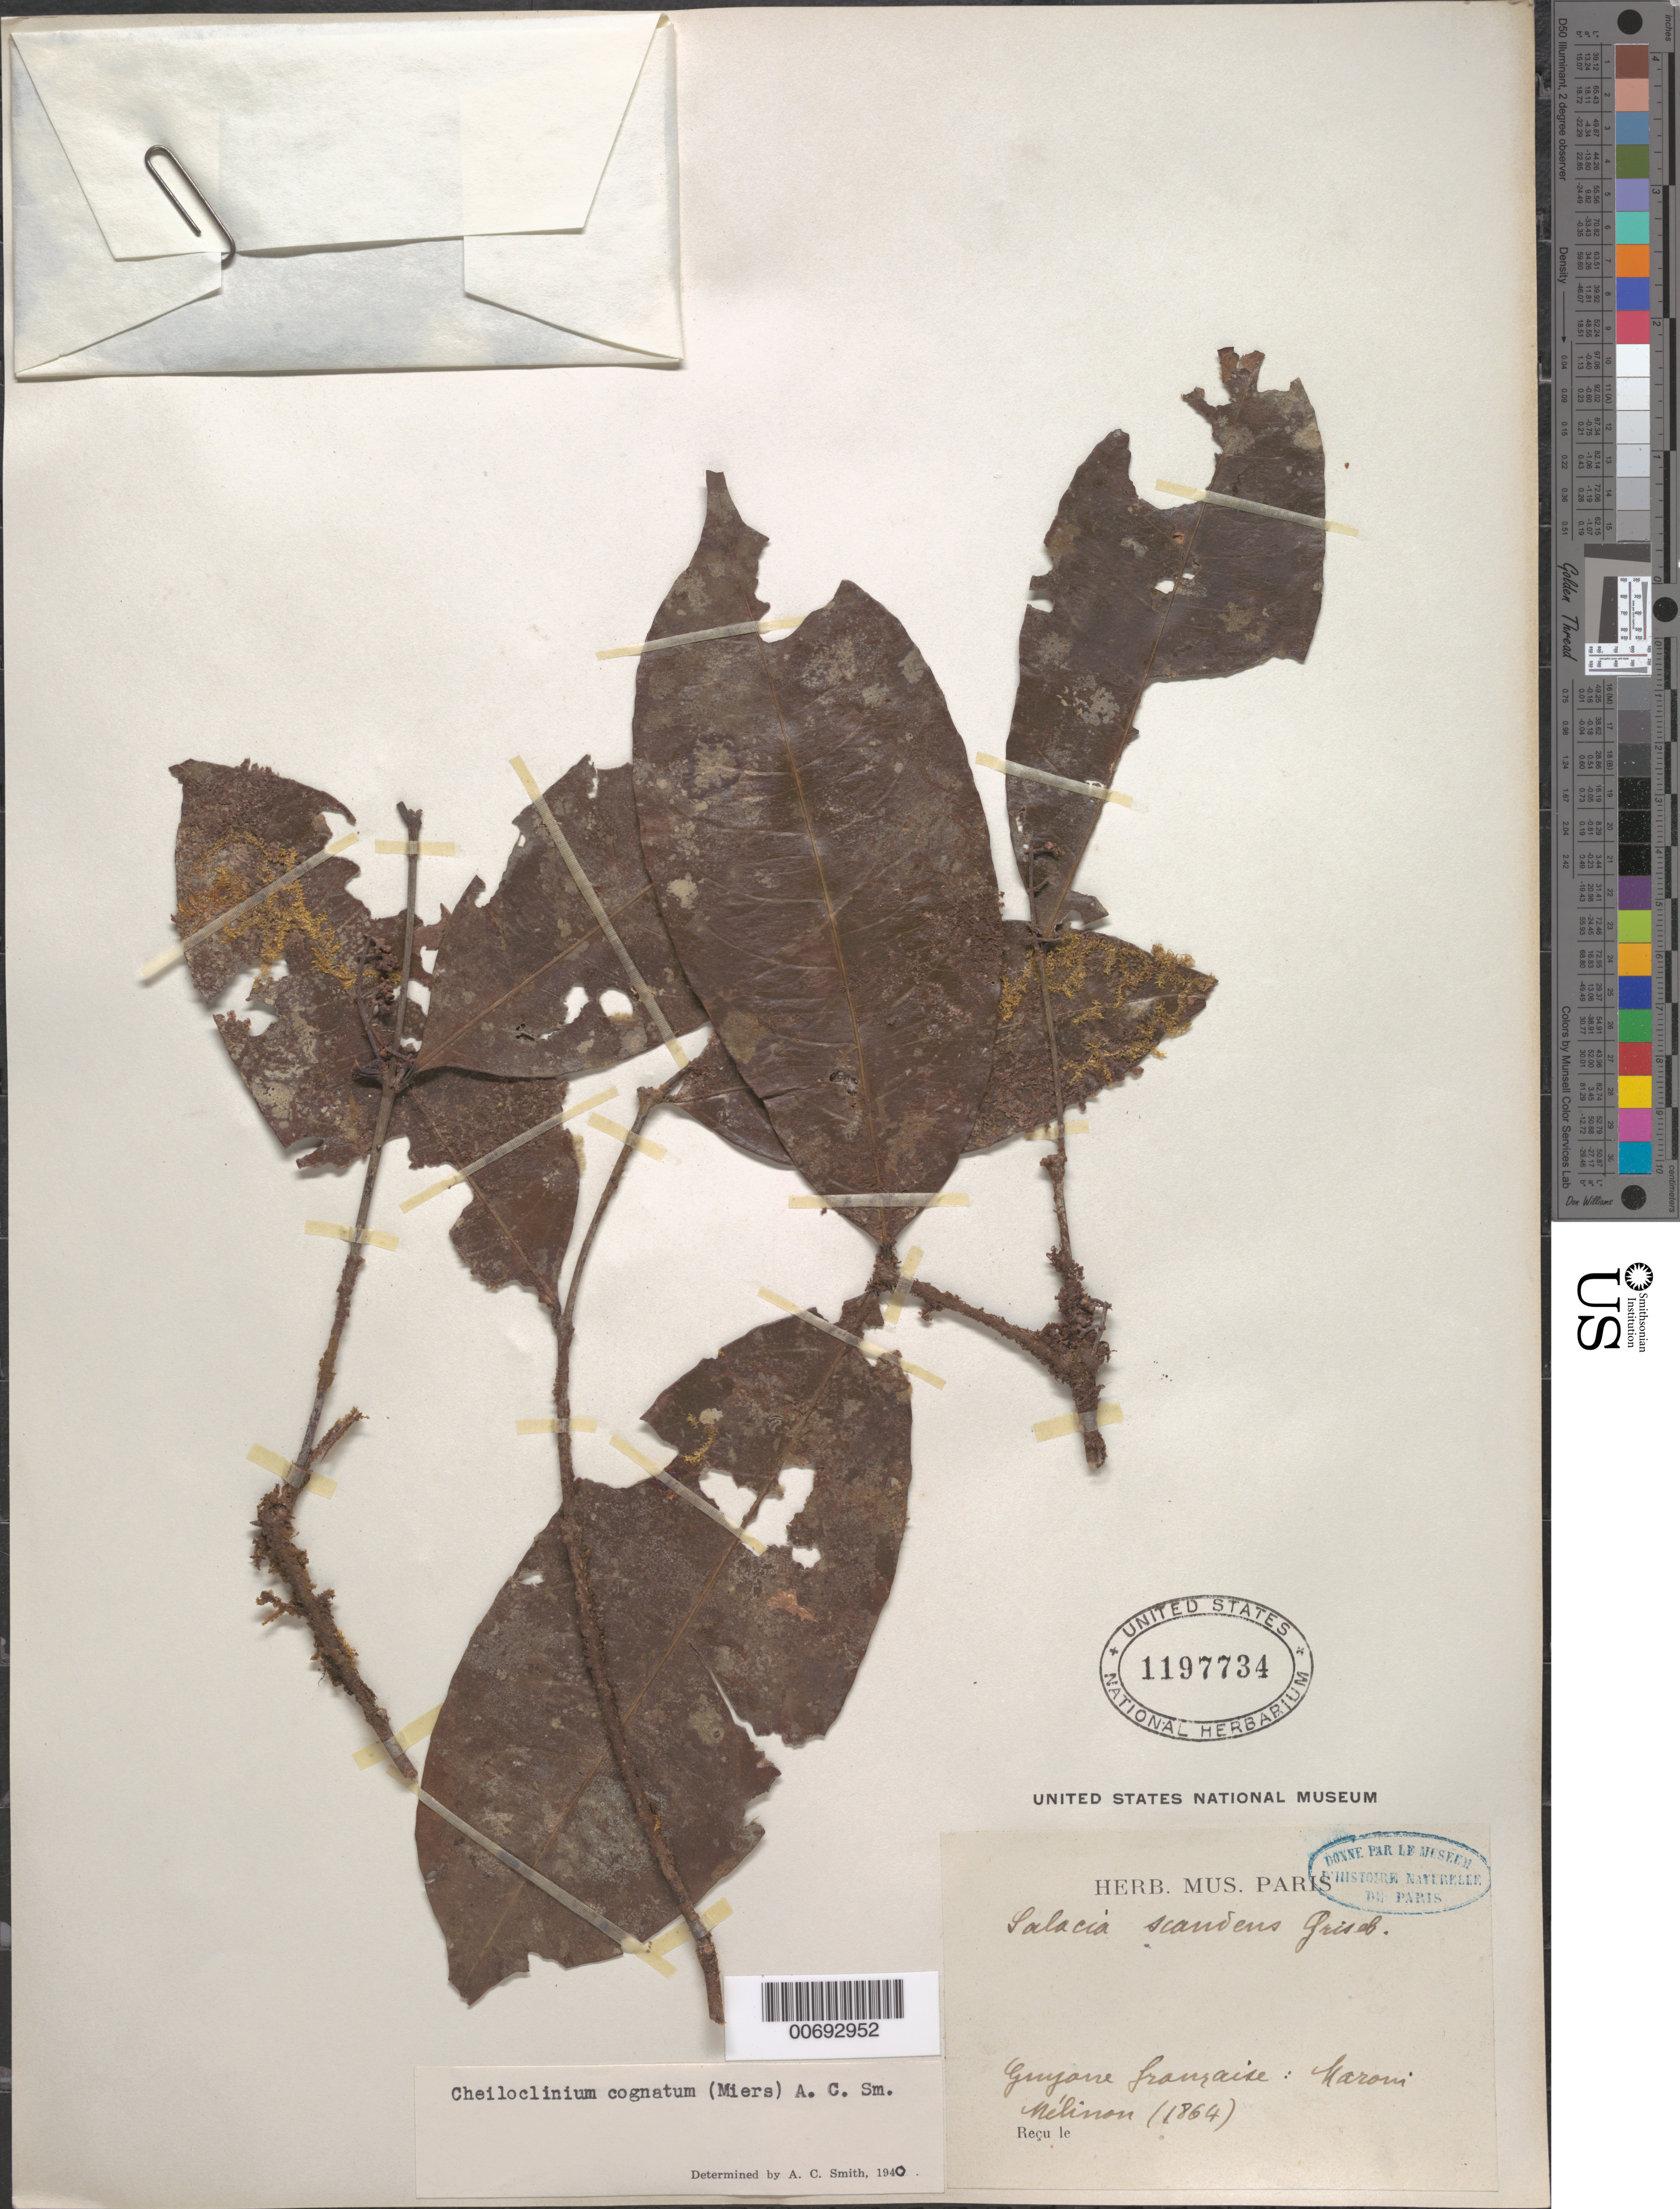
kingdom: Plantae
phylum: Tracheophyta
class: Magnoliopsida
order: Celastrales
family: Celastraceae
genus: Cheiloclinium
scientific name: Cheiloclinium cognatum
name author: (Miers) A.C. Sm.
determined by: Smith, A. C.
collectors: E. Mélinon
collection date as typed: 1864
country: French Guiana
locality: Maroni R.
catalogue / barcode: US 1197734